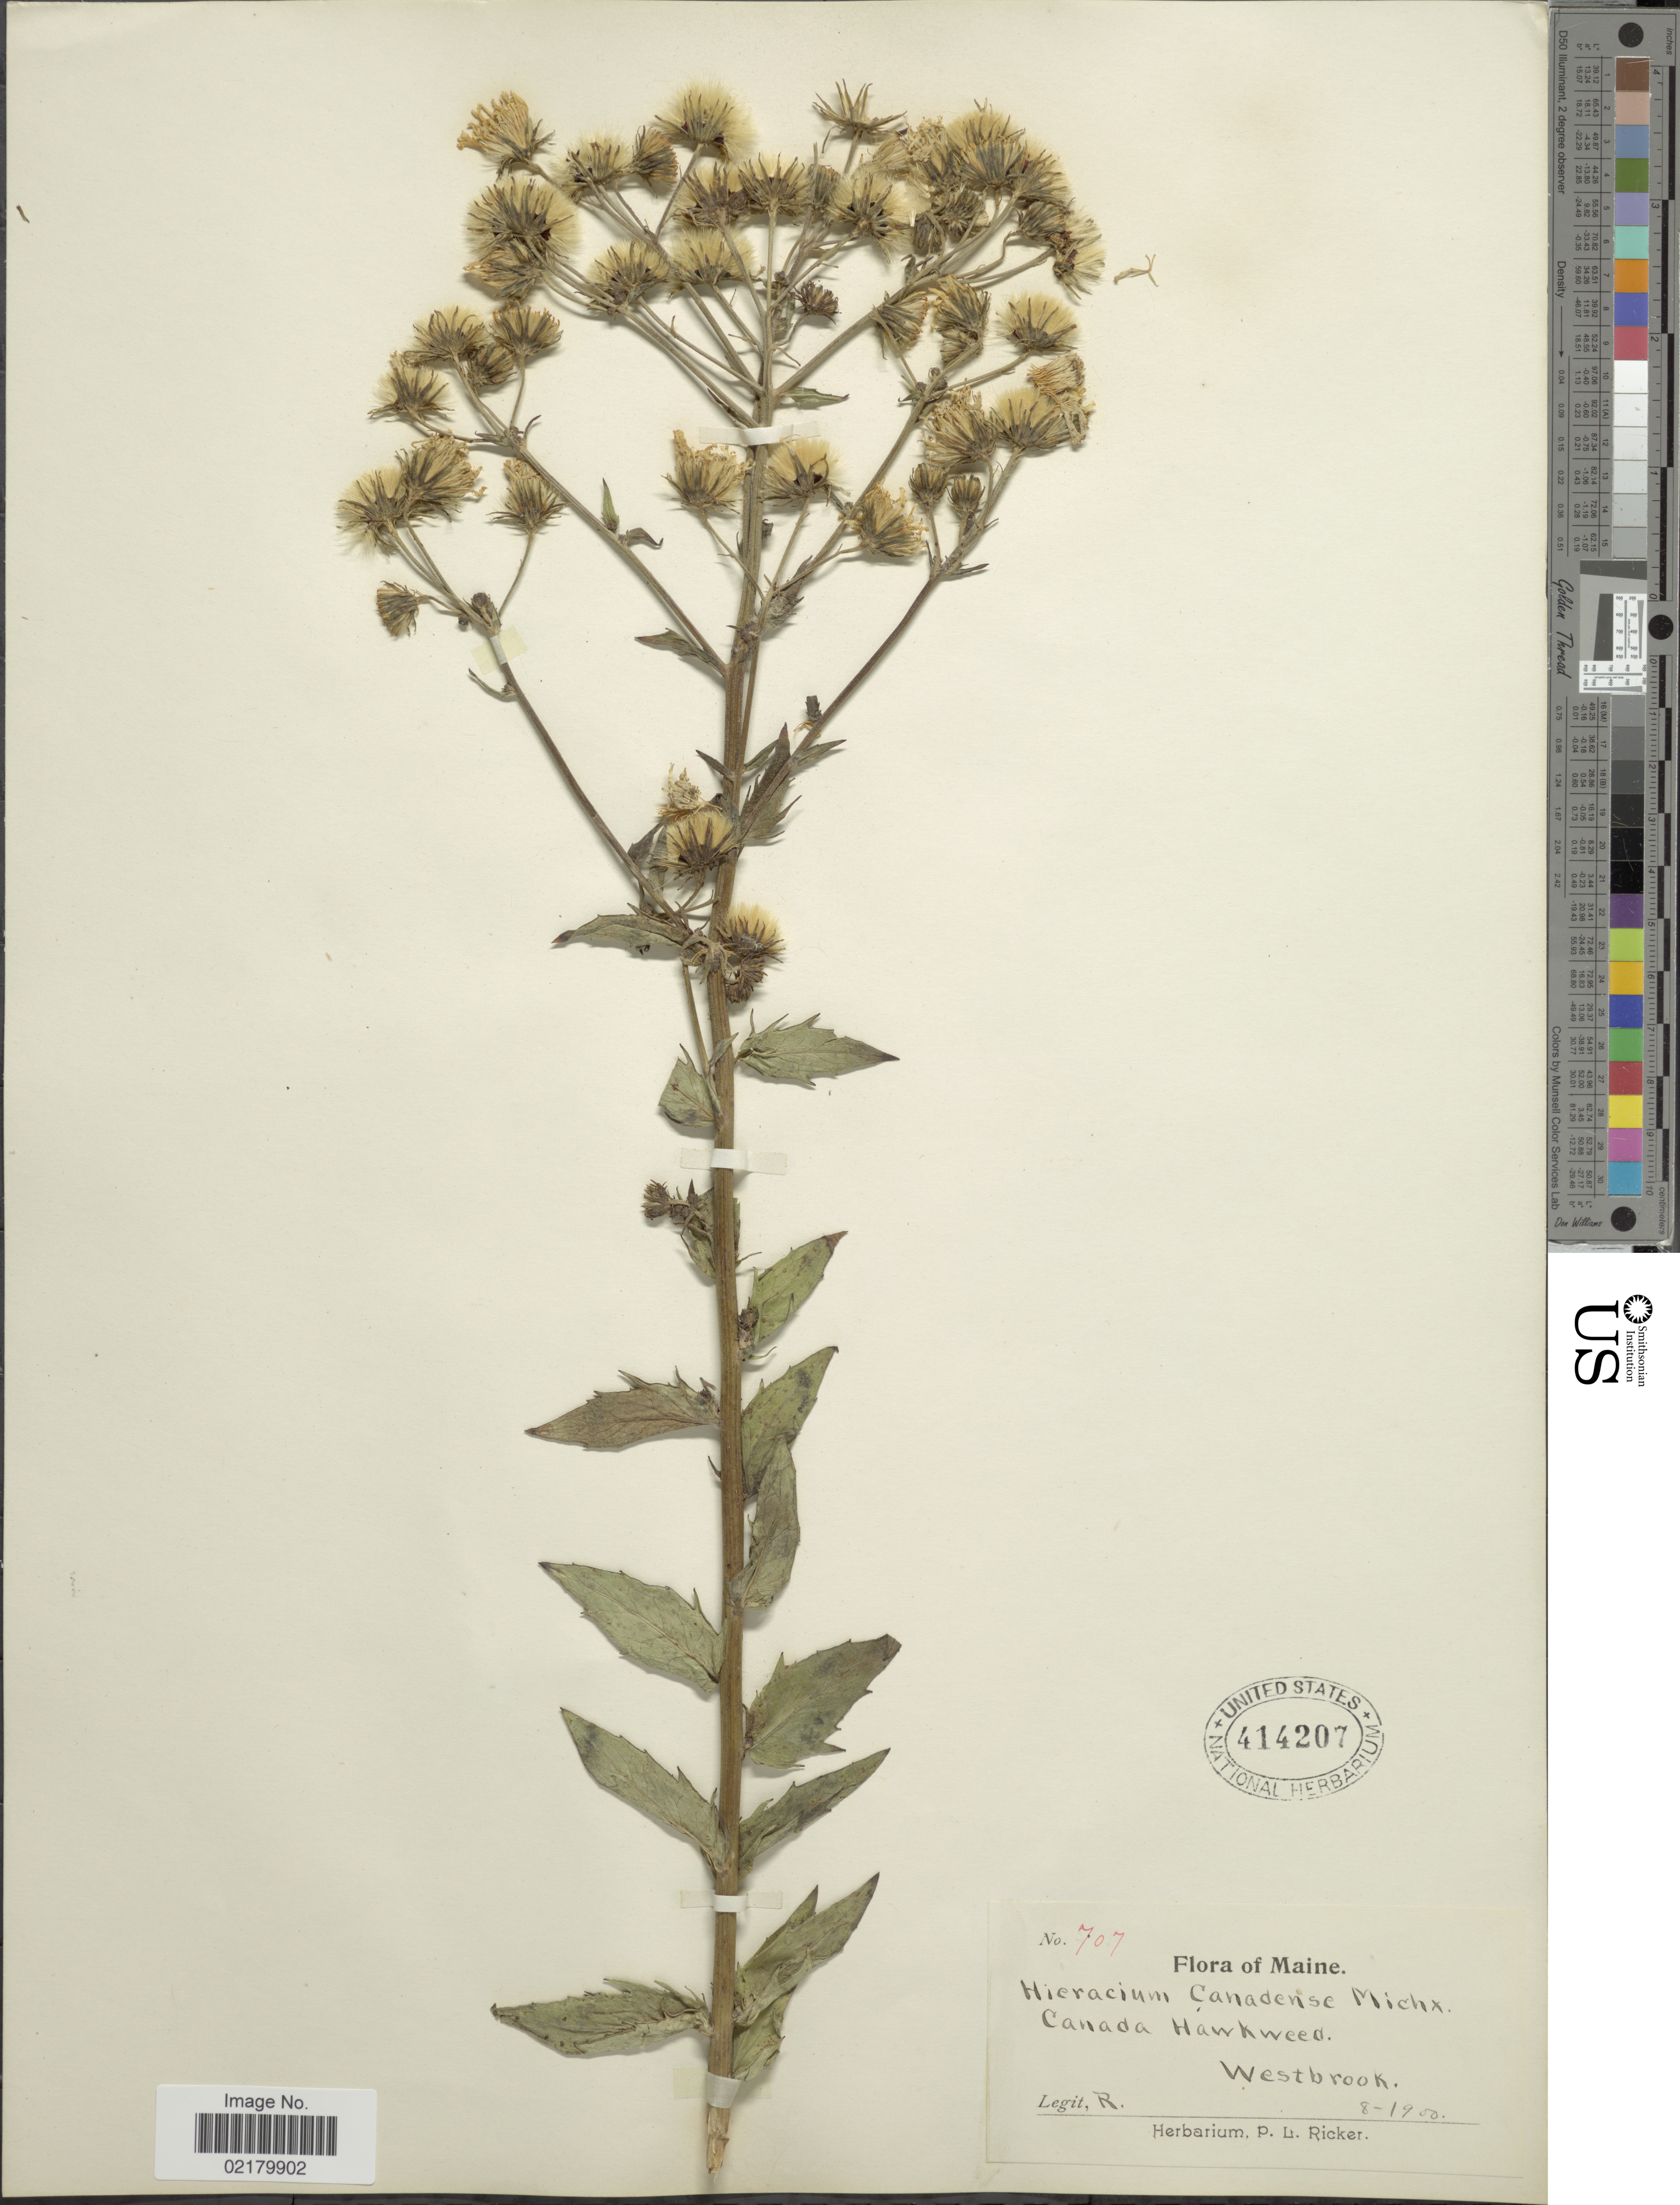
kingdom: Plantae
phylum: Tracheophyta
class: Magnoliopsida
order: Asterales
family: Asteraceae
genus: Hieracium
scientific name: Hieracium canadense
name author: Michx.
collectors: P. Ricker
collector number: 707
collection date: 1950-08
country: United States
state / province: Maine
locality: Canada Hawkweed, Westbrook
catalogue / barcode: US 414207